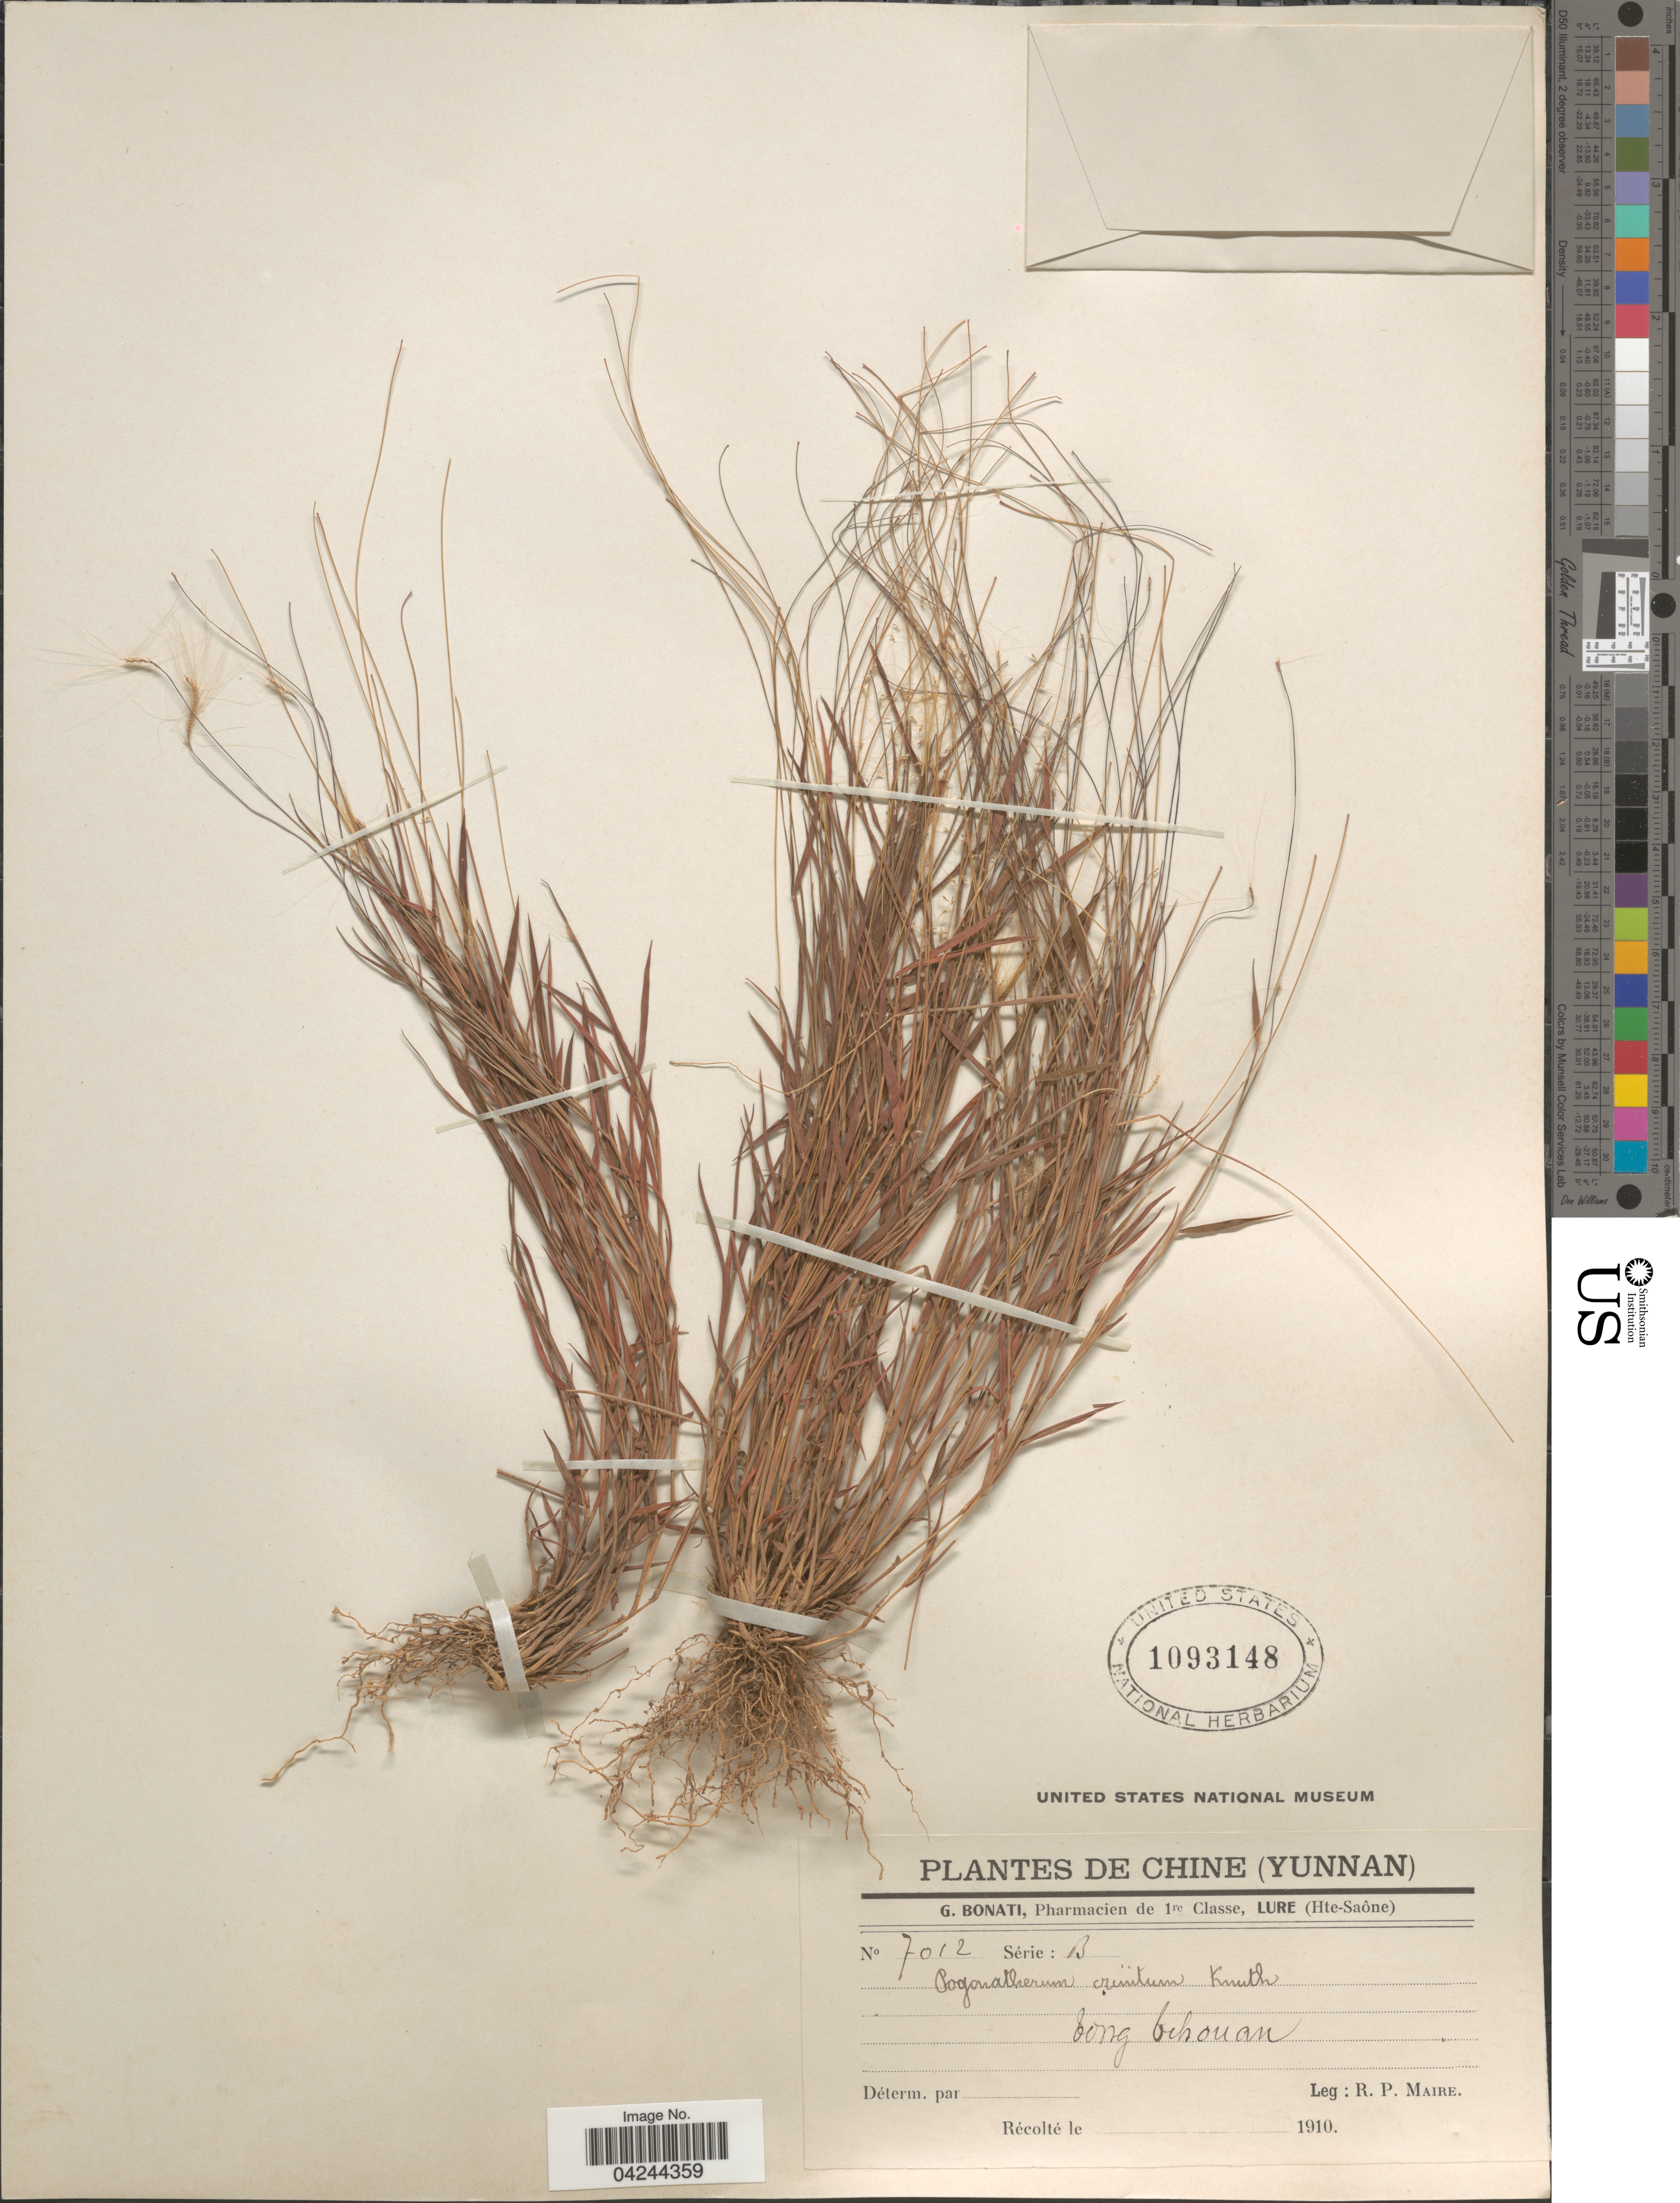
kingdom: Plantae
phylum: Tracheophyta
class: Liliopsida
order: Poales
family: Poaceae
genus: Pogonatherum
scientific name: Pogonatherum crinitum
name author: (Thunb.) Kunth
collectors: R.-P. Maire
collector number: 7012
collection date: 1910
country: China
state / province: Yunnan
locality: Chine. Tong Tchouan.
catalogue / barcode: US 1093148